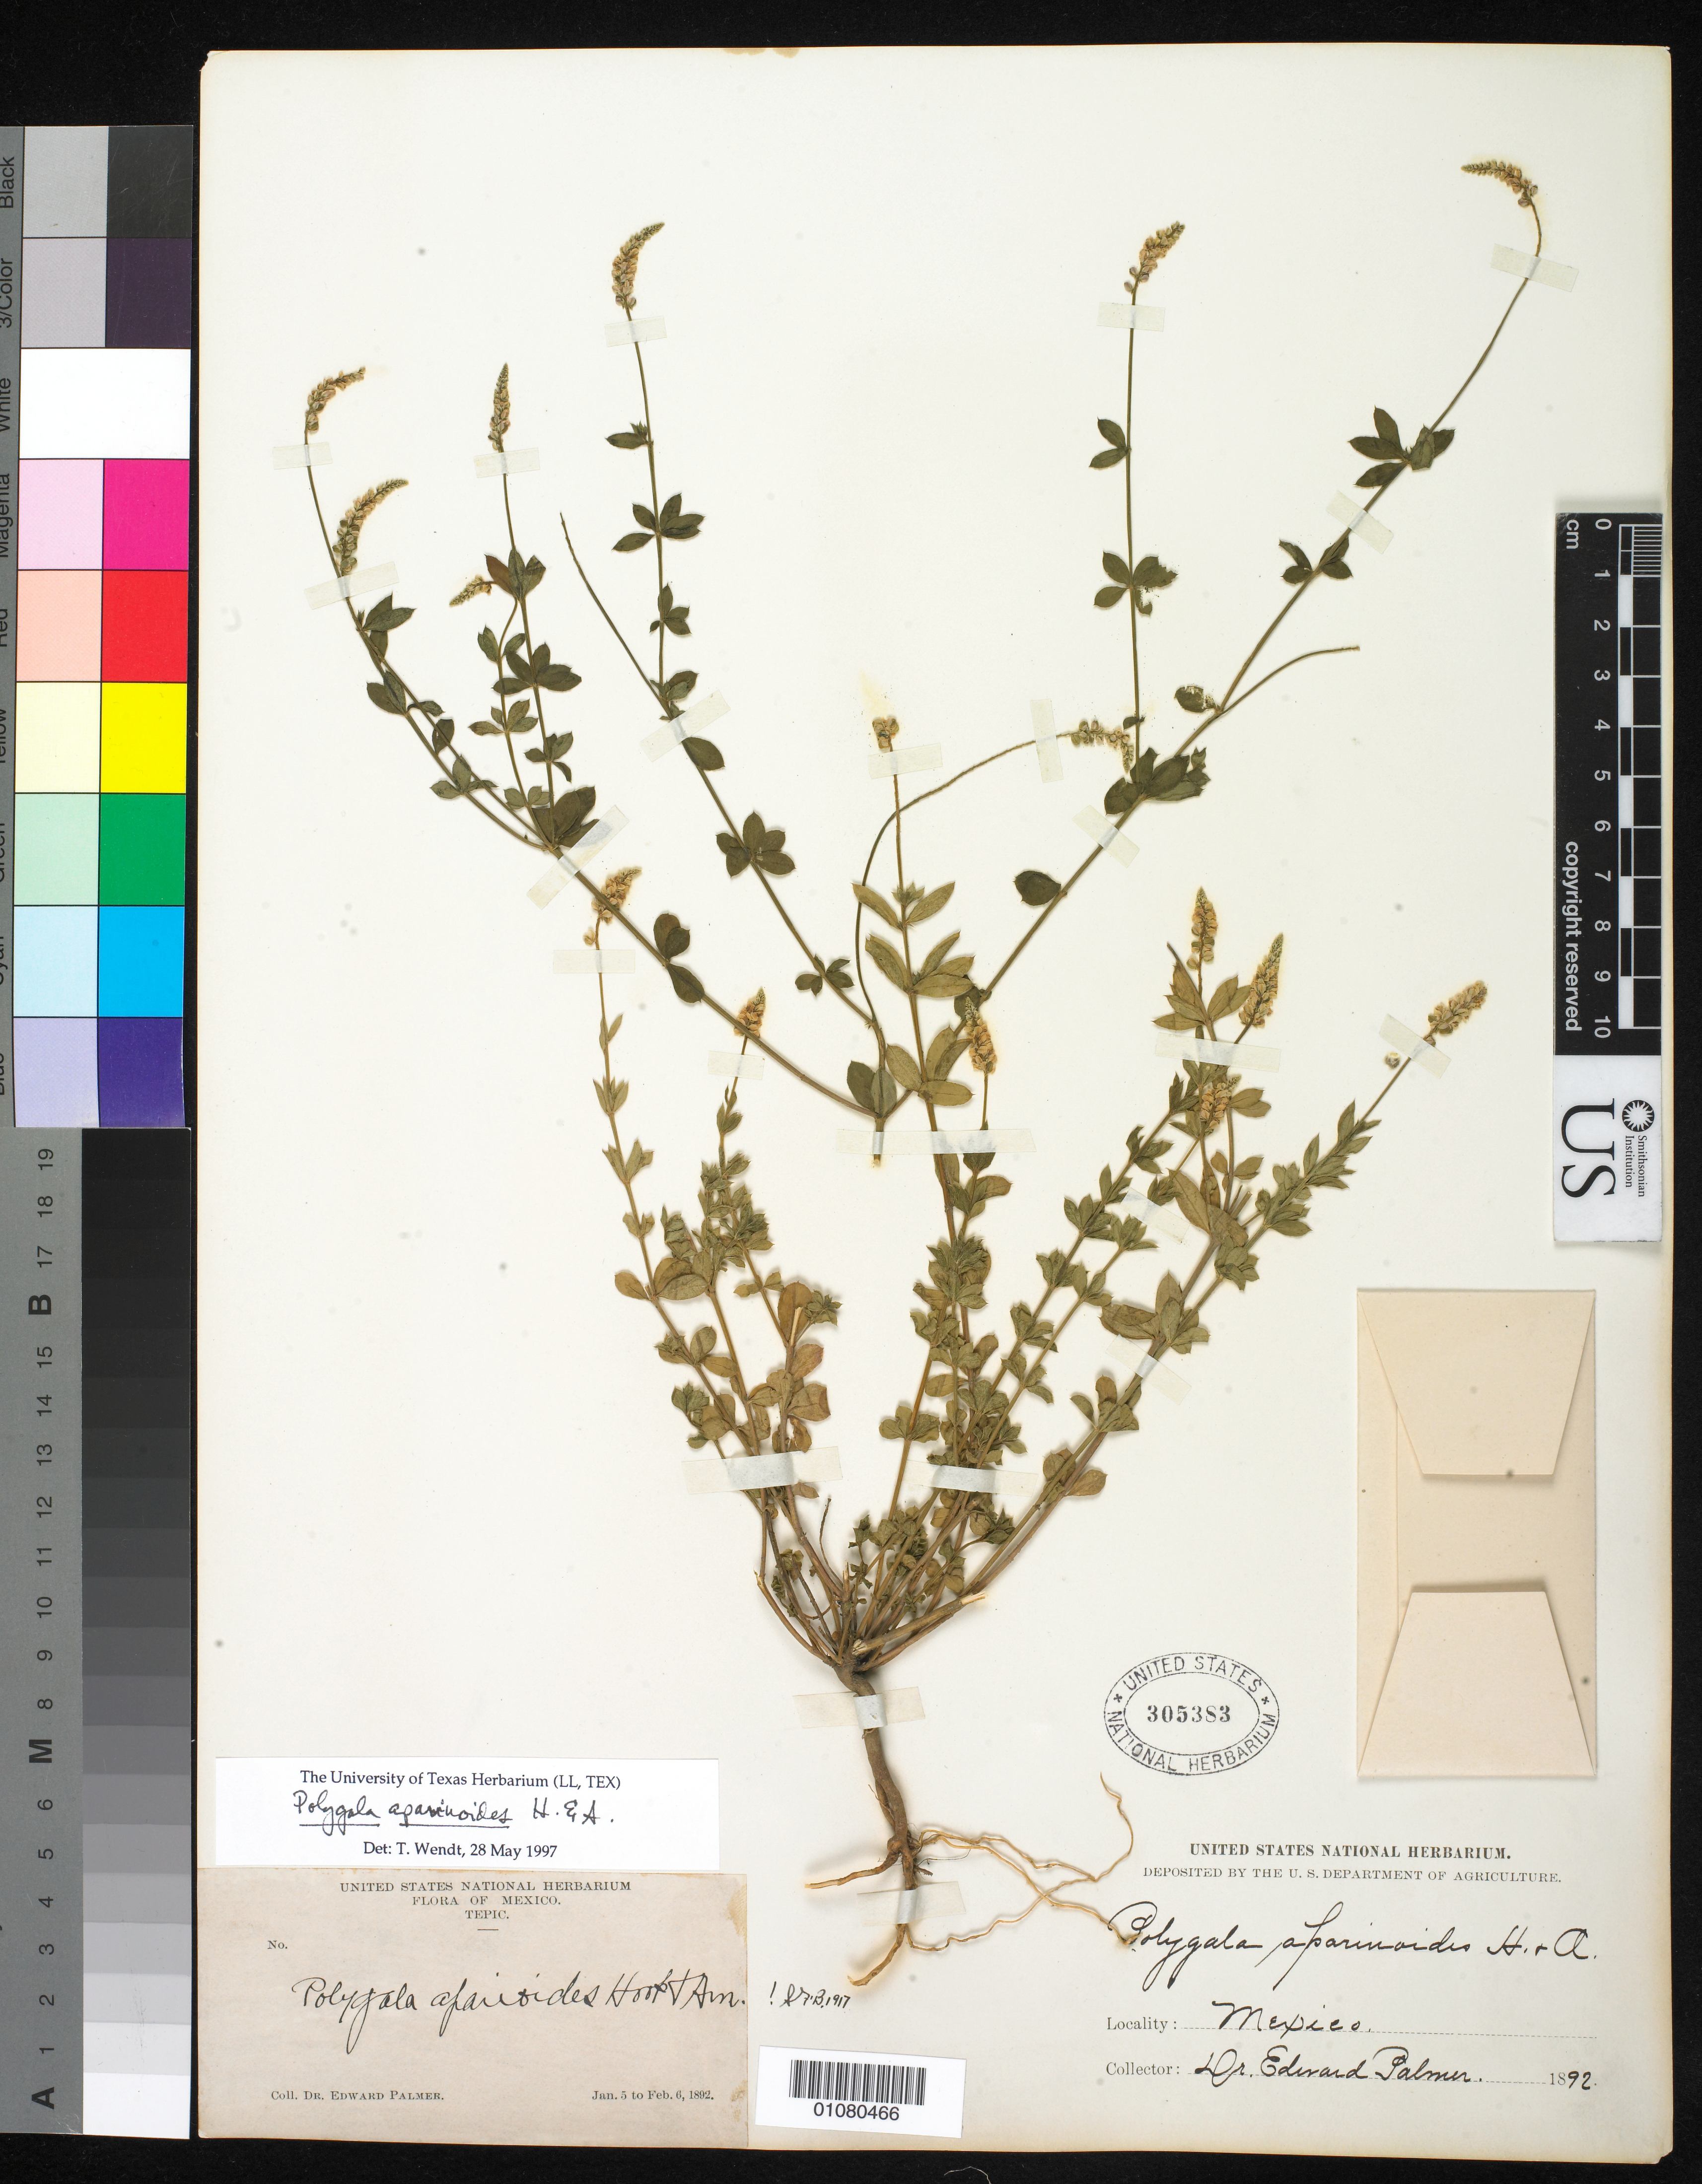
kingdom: Plantae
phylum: Tracheophyta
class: Magnoliopsida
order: Fabales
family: Polygalaceae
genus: Polygala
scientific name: Polygala aparinoides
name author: Hook. & Arn.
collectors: E. Palmer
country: Mexico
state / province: Nayarit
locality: Tepec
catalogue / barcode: US 305383